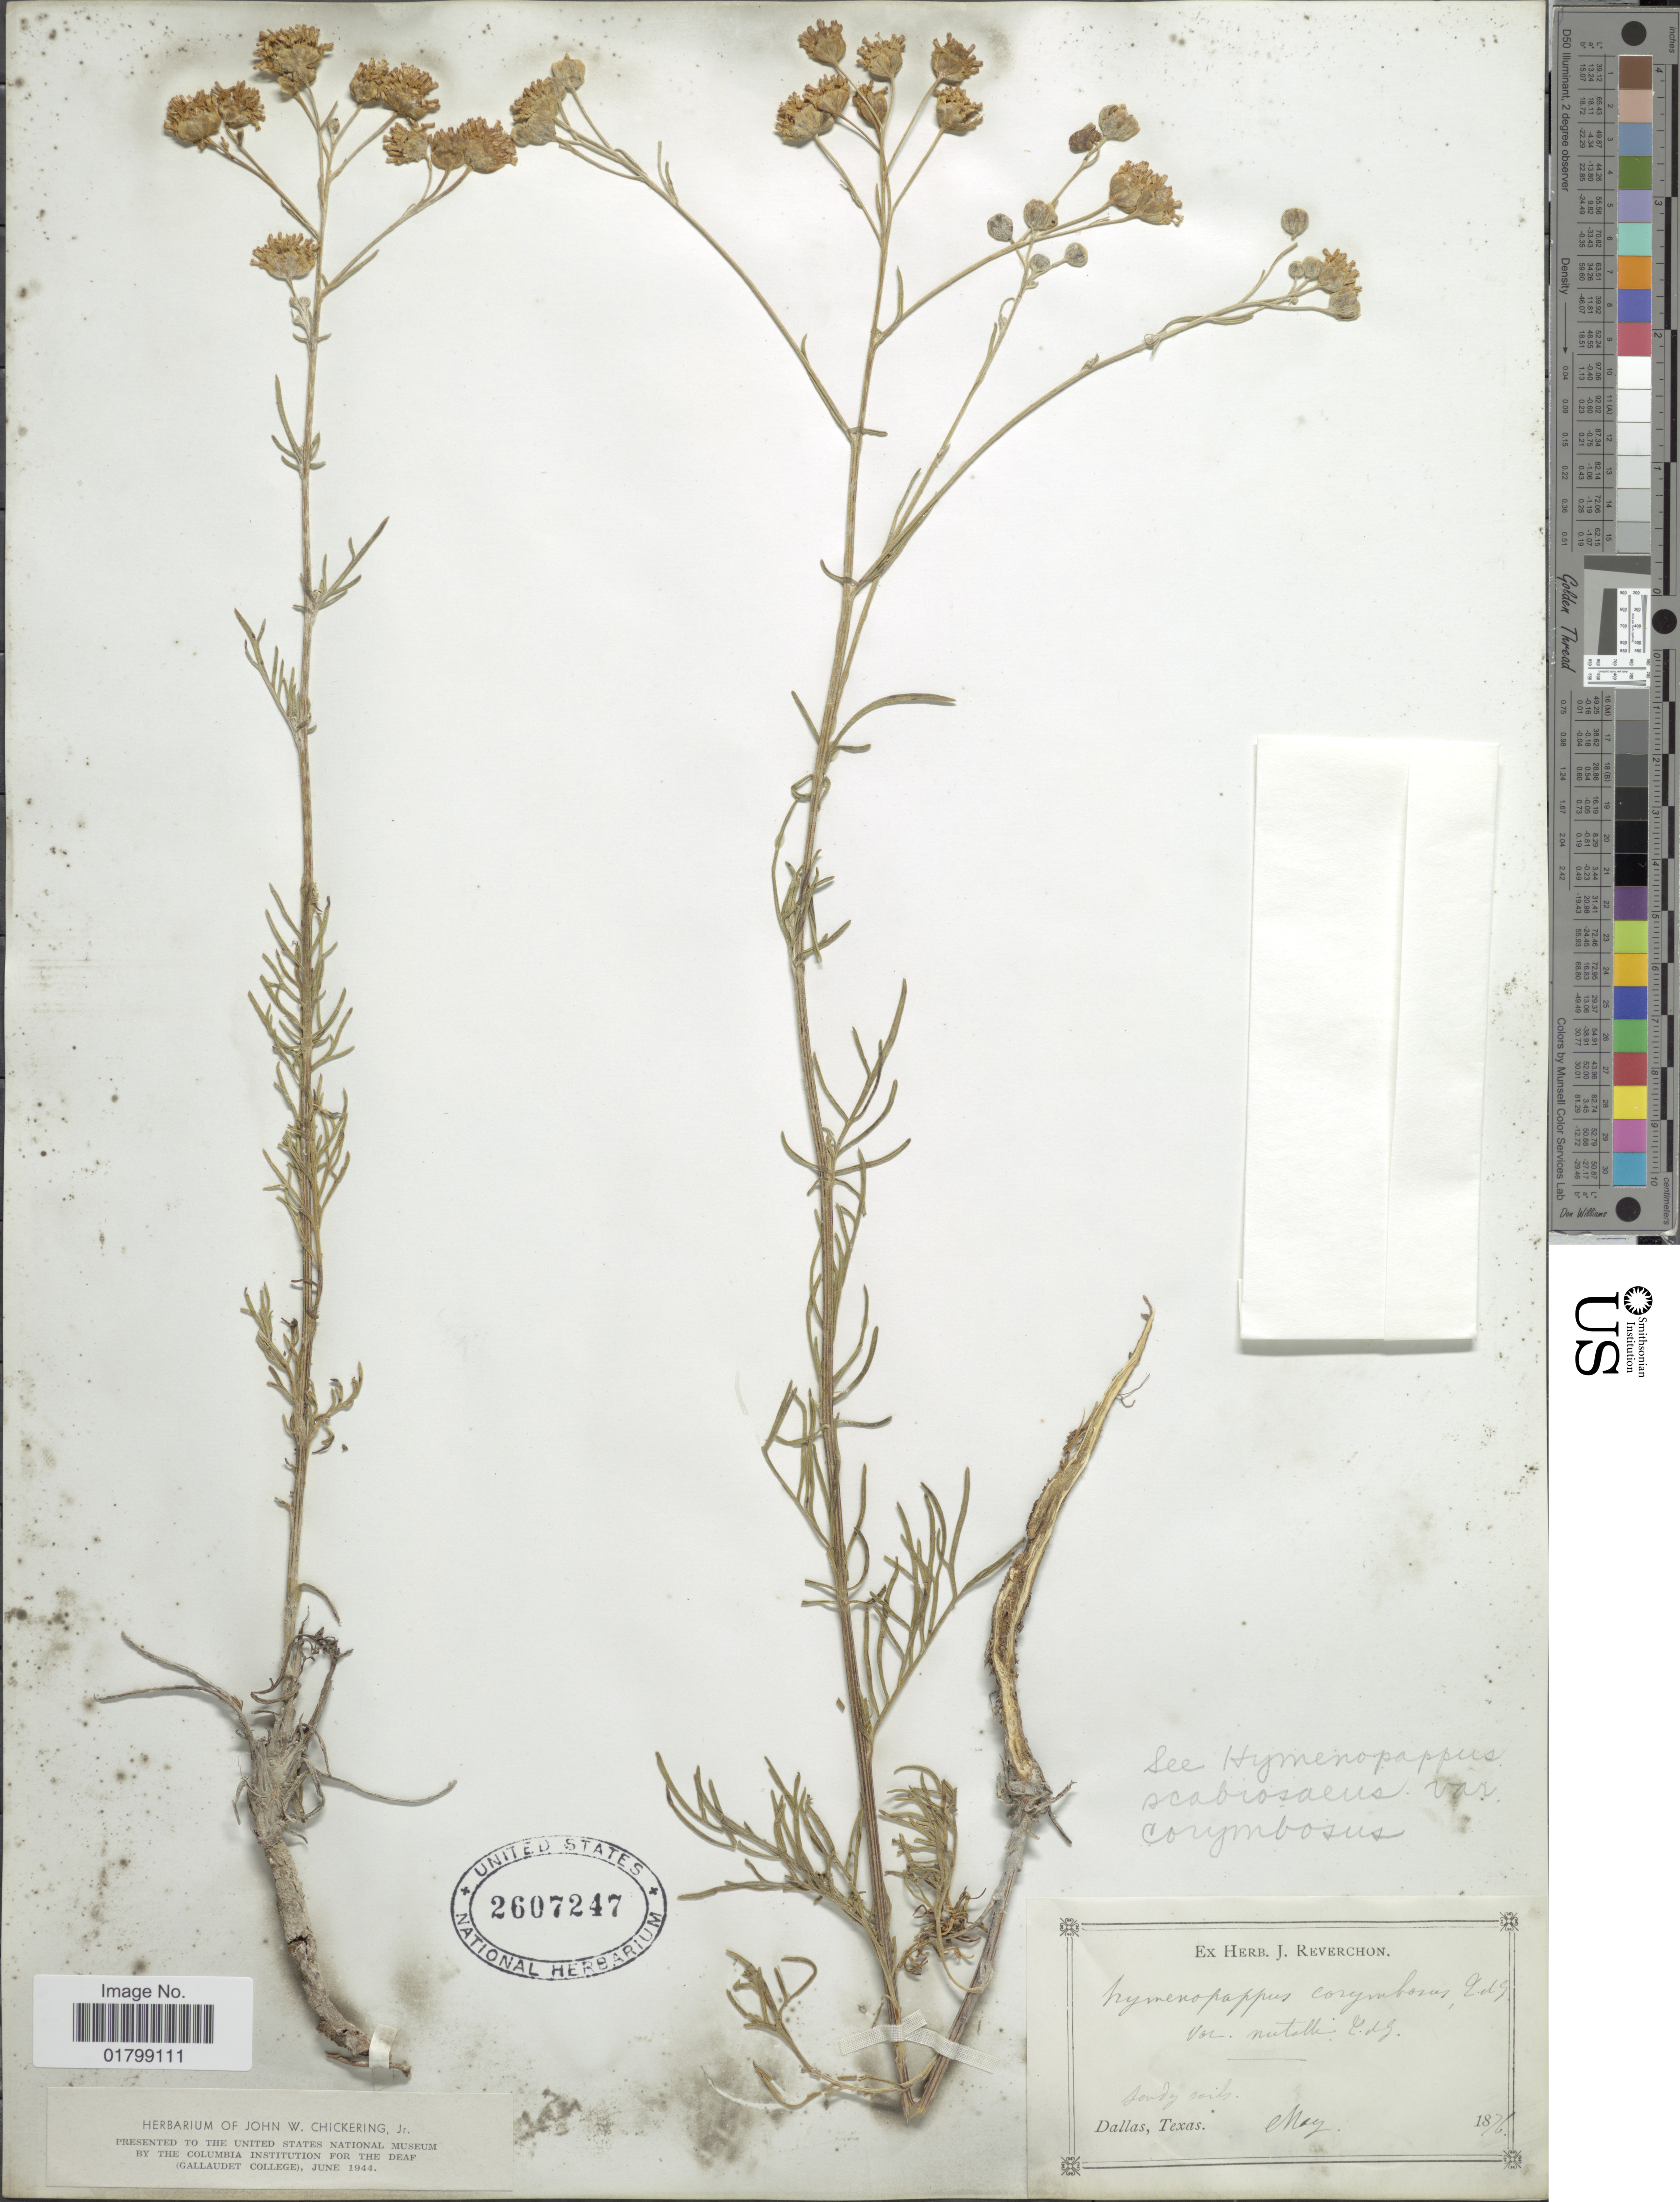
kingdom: Plantae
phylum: Tracheophyta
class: Magnoliopsida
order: Asterales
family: Asteraceae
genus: Hymenopappus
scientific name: Hymenopappus scabiosaeus var. corymbosus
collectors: ex herb. J. Reverchon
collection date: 1876-05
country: United States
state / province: Texas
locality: Dallas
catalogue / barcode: US 2607247